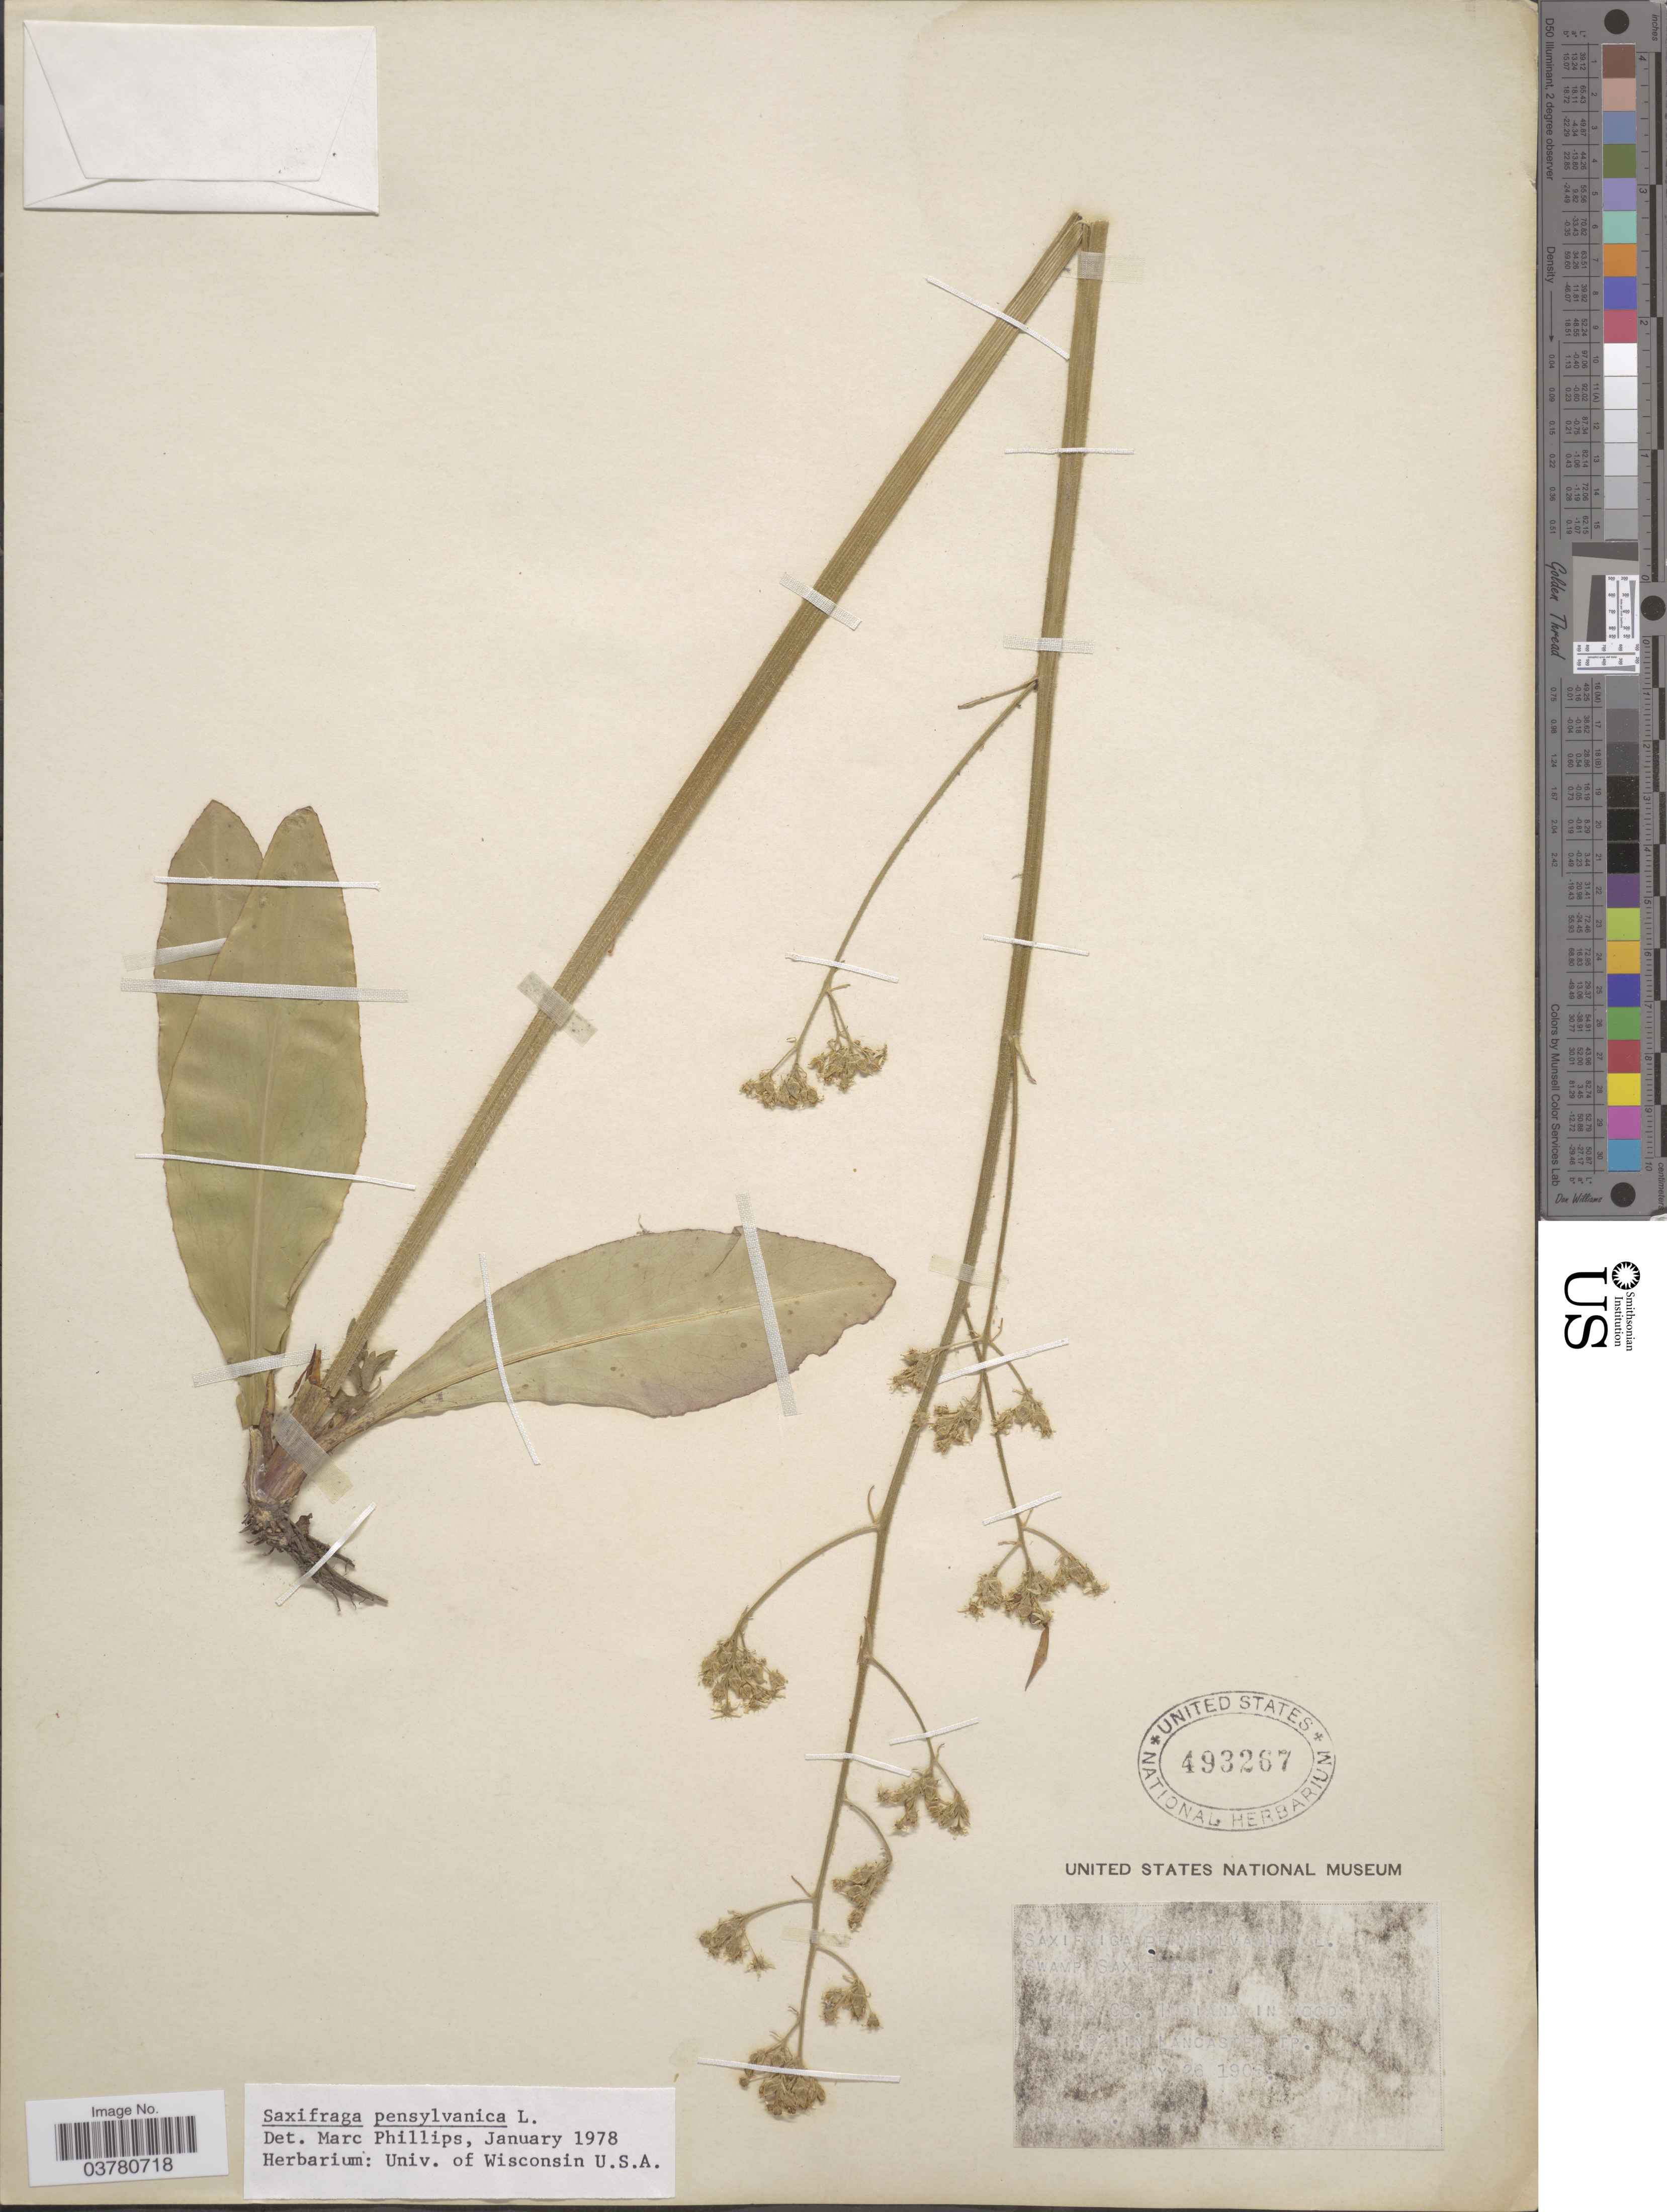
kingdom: Plantae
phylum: Tracheophyta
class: Magnoliopsida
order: Saxifragales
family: Saxifragaceae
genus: Micranthes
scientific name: Micranthes pensylvanica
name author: (L.) Haw.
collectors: C. Deam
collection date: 1906-05-26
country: United States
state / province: Indiana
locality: Wells Co. Indiana in woods in Sec. 32 in Lancaster Tp.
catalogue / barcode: US 493267